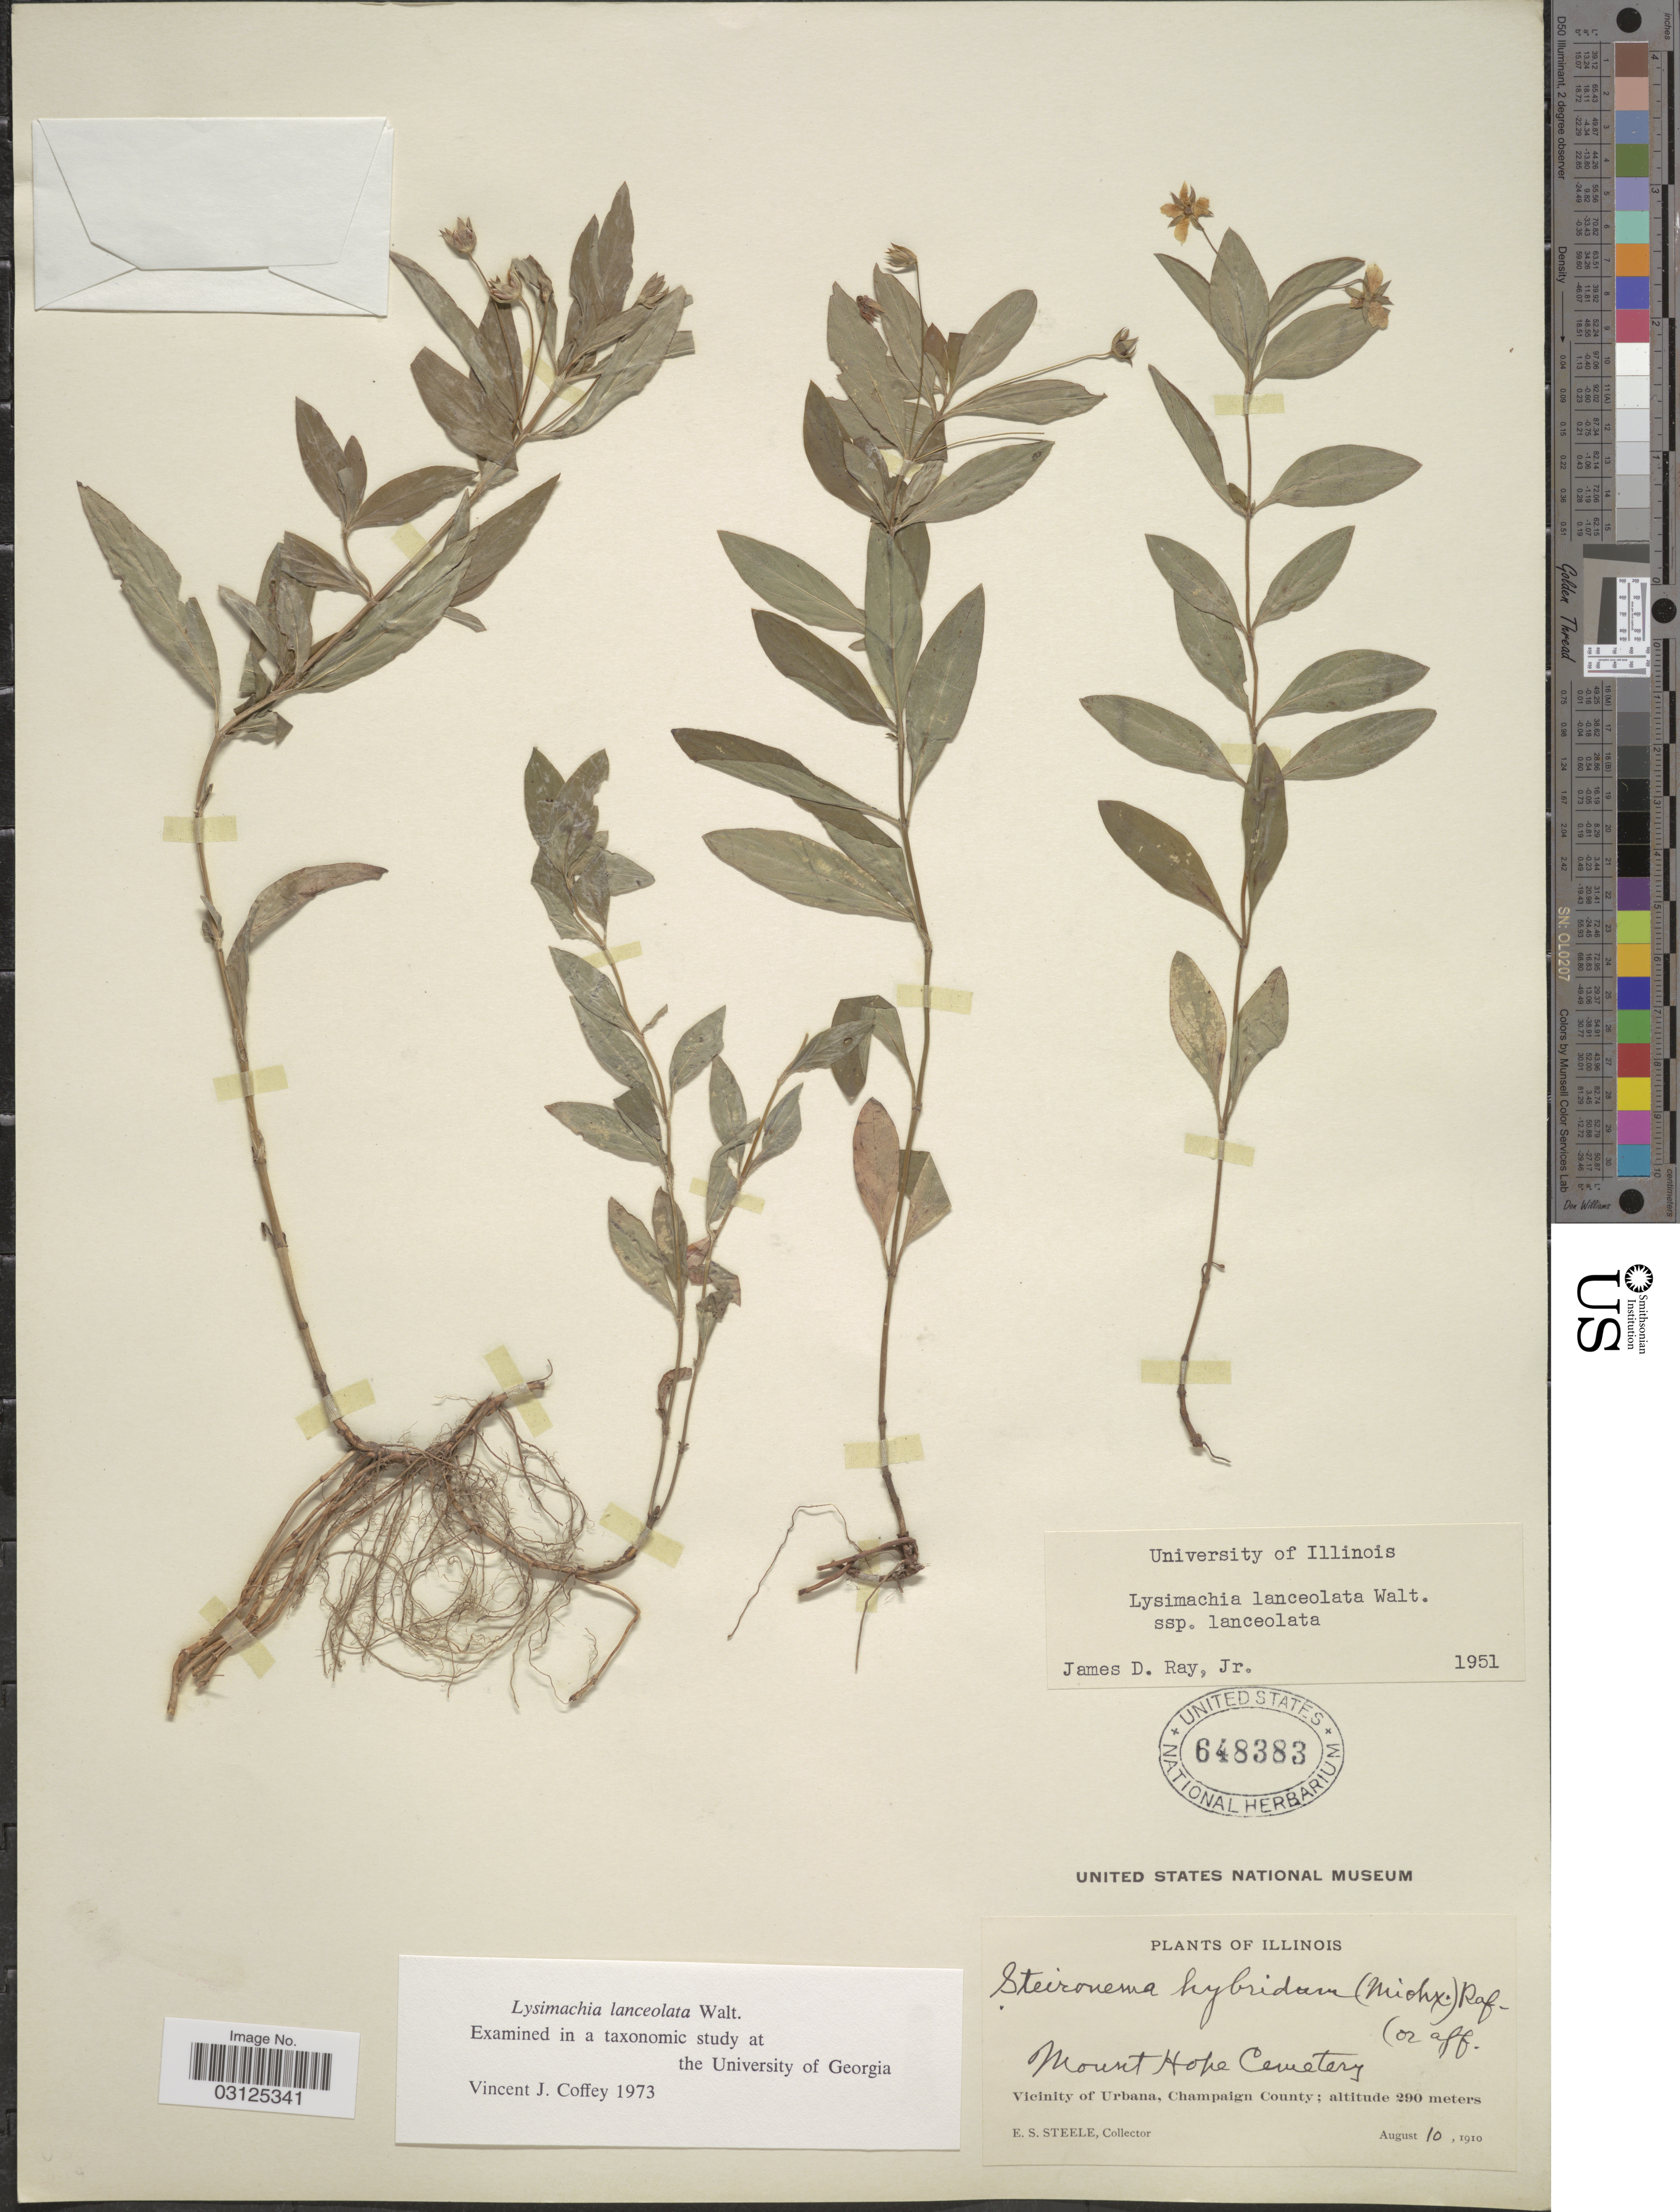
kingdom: Plantae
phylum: Tracheophyta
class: Magnoliopsida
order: Ericales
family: Primulaceae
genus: Lysimachia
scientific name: Lysimachia lanceolata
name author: Walter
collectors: E. Steele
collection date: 1910-08-10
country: United States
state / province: Illinois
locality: Mount Hope Cemetery. Vicinity of Urbana, Champaign County.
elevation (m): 290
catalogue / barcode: US 648383